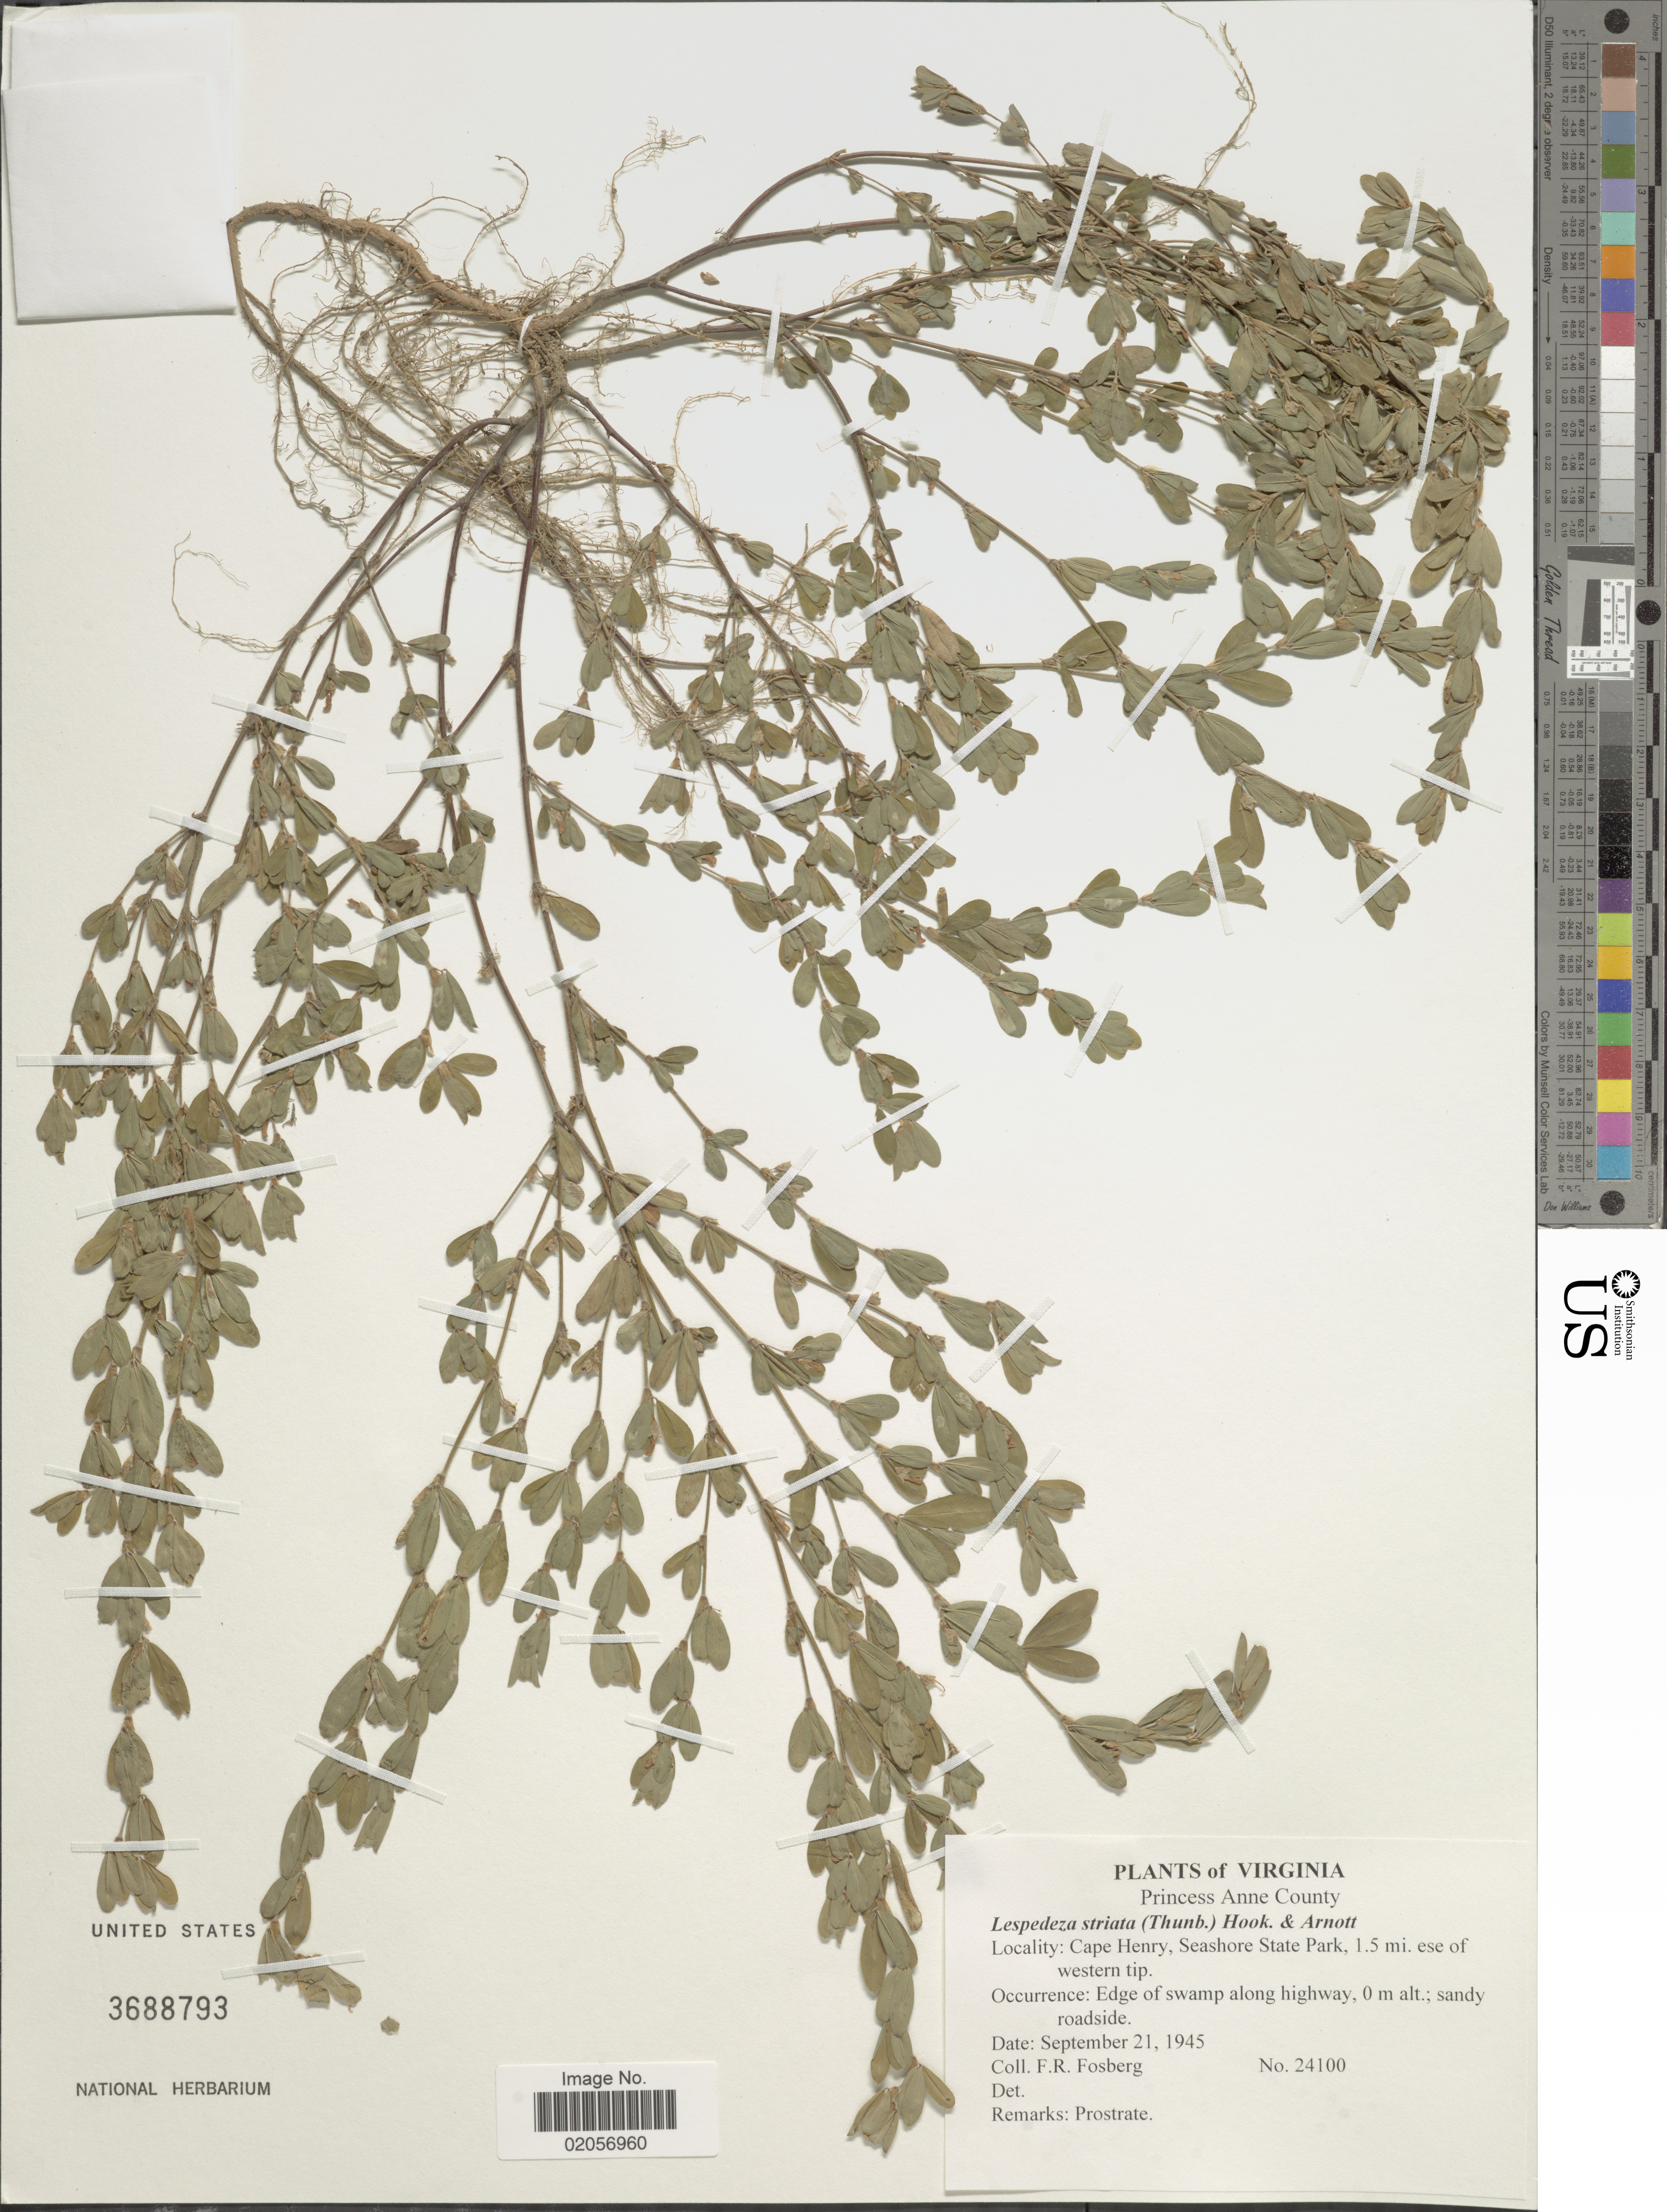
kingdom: Plantae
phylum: Tracheophyta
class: Magnoliopsida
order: Fabales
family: Fabaceae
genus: Kummerowia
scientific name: Kummerowia striata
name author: (Thunb.) Schindl.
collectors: F. R. Fosberg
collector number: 24100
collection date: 1945-09-21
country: United States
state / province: Virginia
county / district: City of Virginia Beach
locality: Princess Anne (=historic county name)County. Cape Henry, Seashore State Park, 1.5 mi. ese of western tip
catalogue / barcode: US 3688793